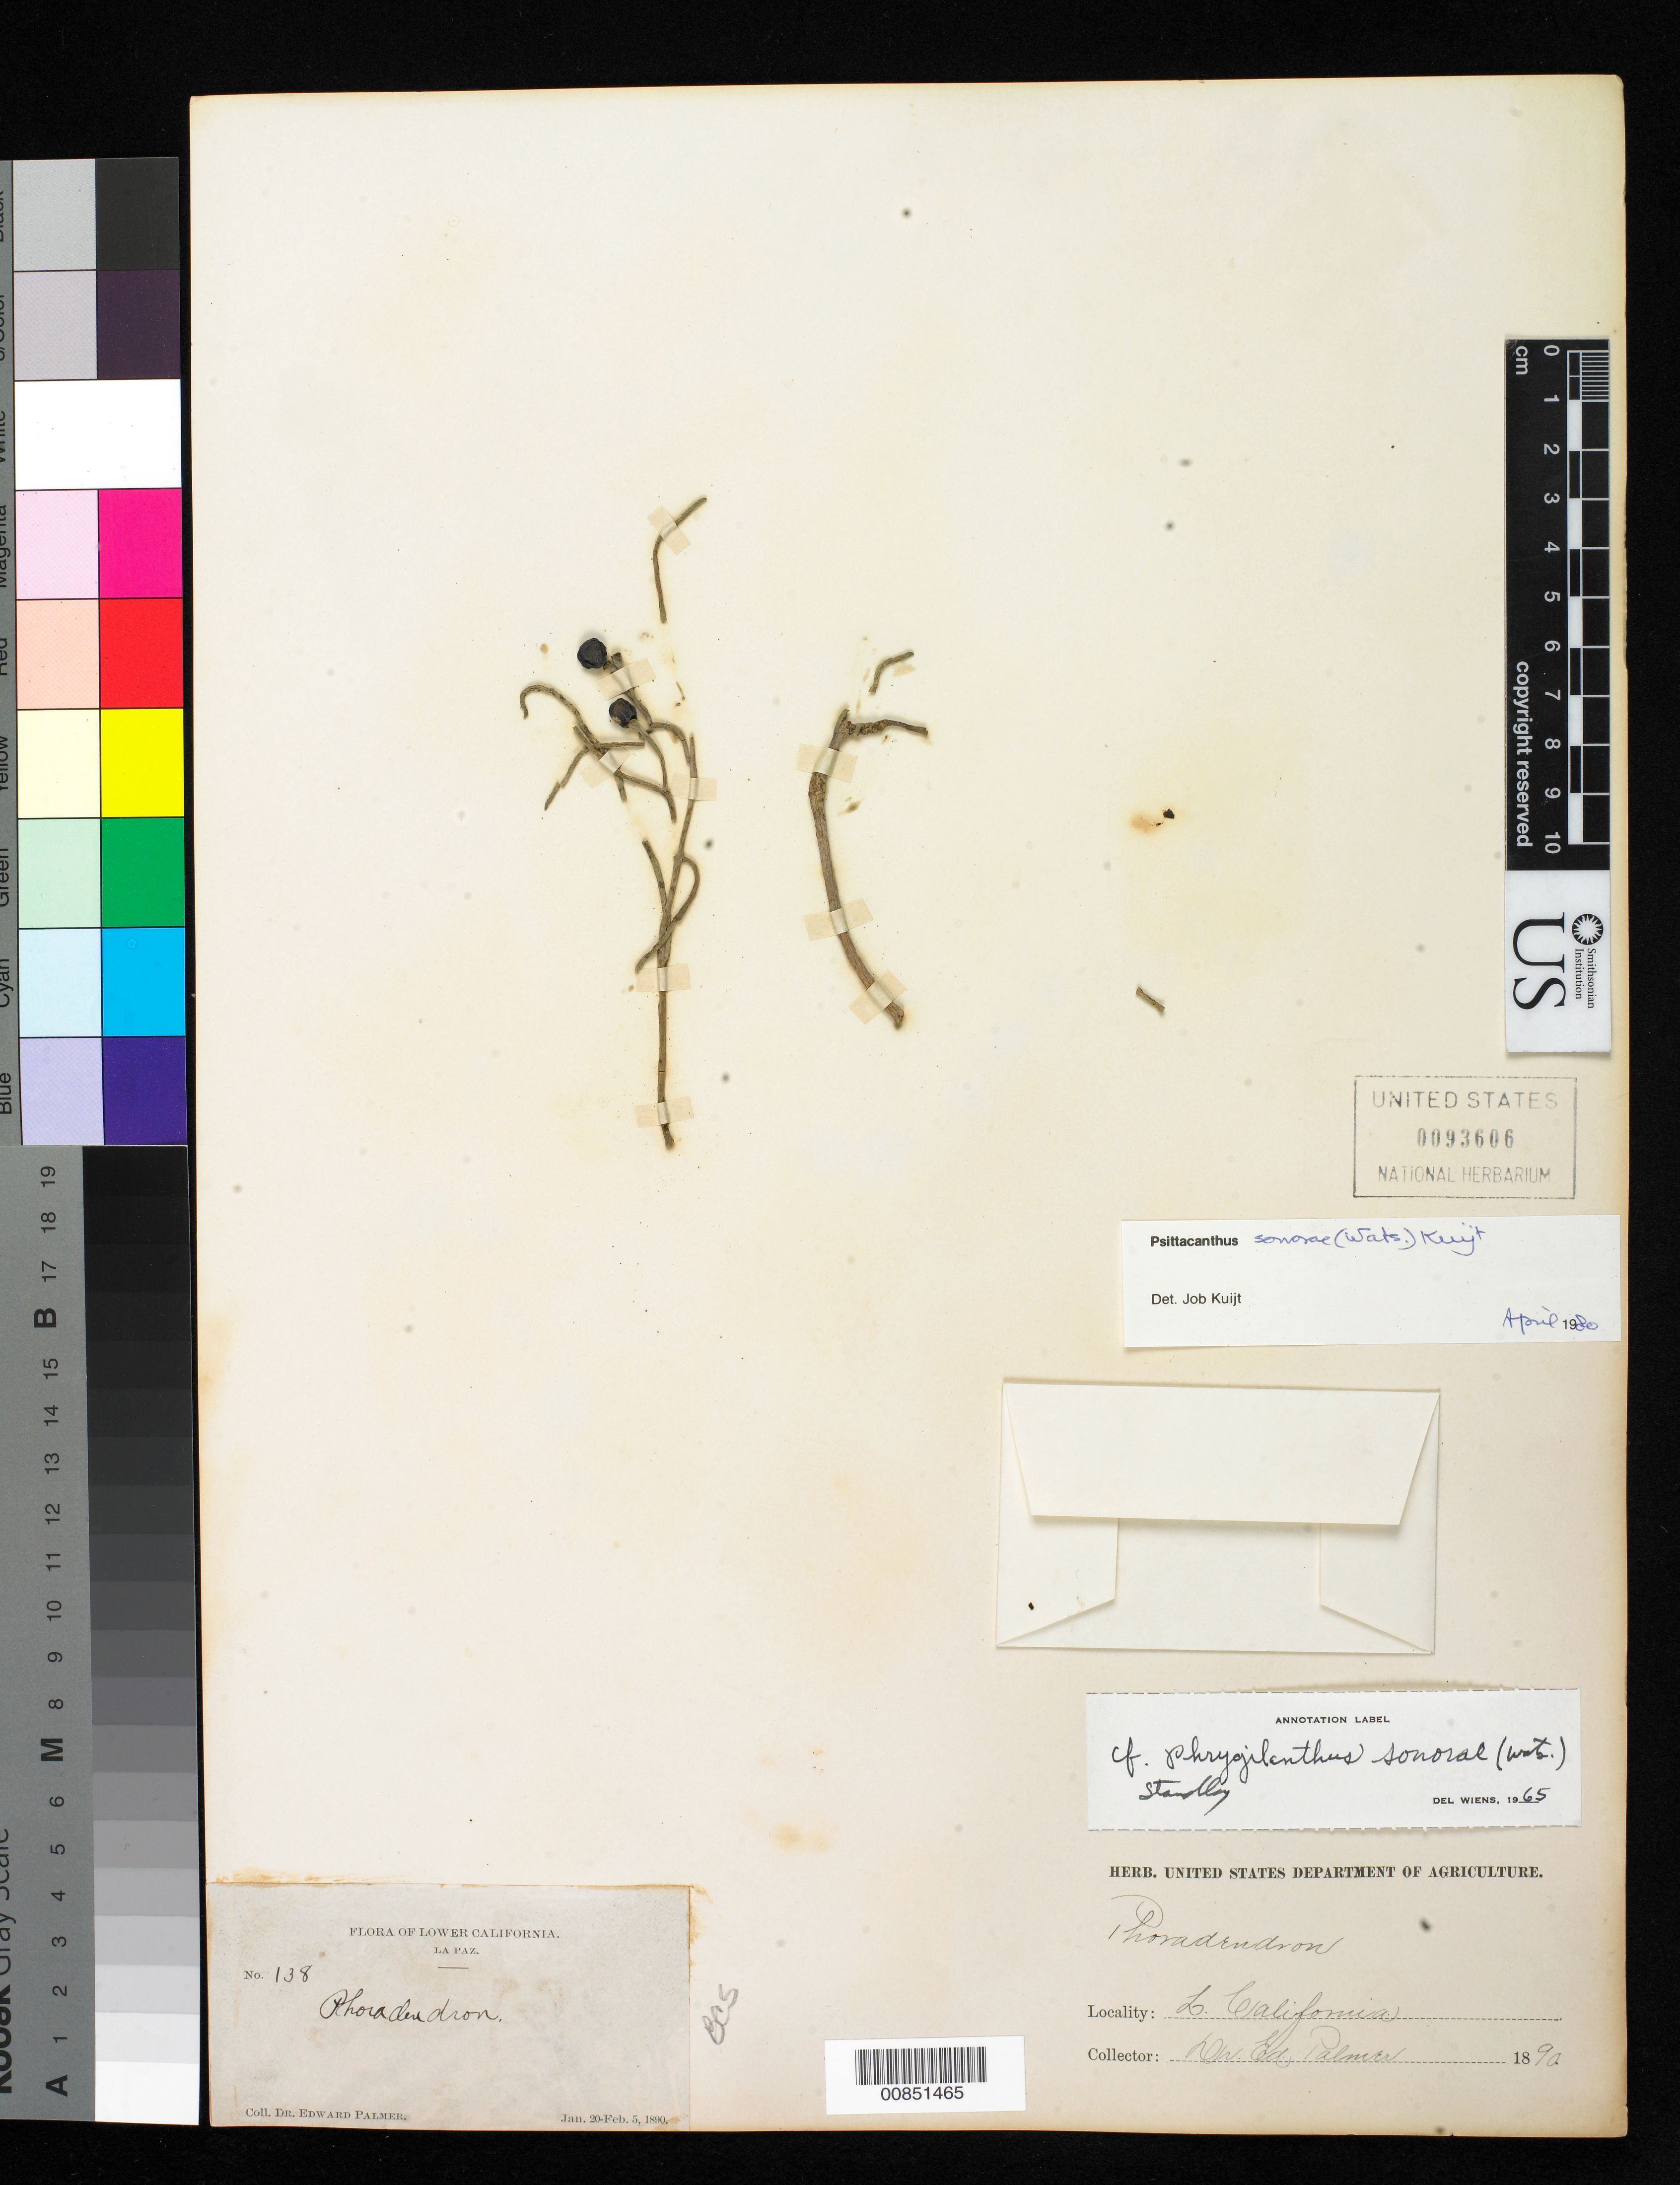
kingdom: Plantae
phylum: Tracheophyta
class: Magnoliopsida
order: Santalales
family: Loranthaceae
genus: Psittacanthus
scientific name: Psittacanthus sonorae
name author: (S. Watson) Kuijt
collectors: E. Palmer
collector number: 138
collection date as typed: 20 Jan 1890 to 05 Feb 1890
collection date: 1890-01-20/1890-02-05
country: Mexico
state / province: Baja California Sur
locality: La Paz, Baja California Sur.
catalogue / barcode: US 93606